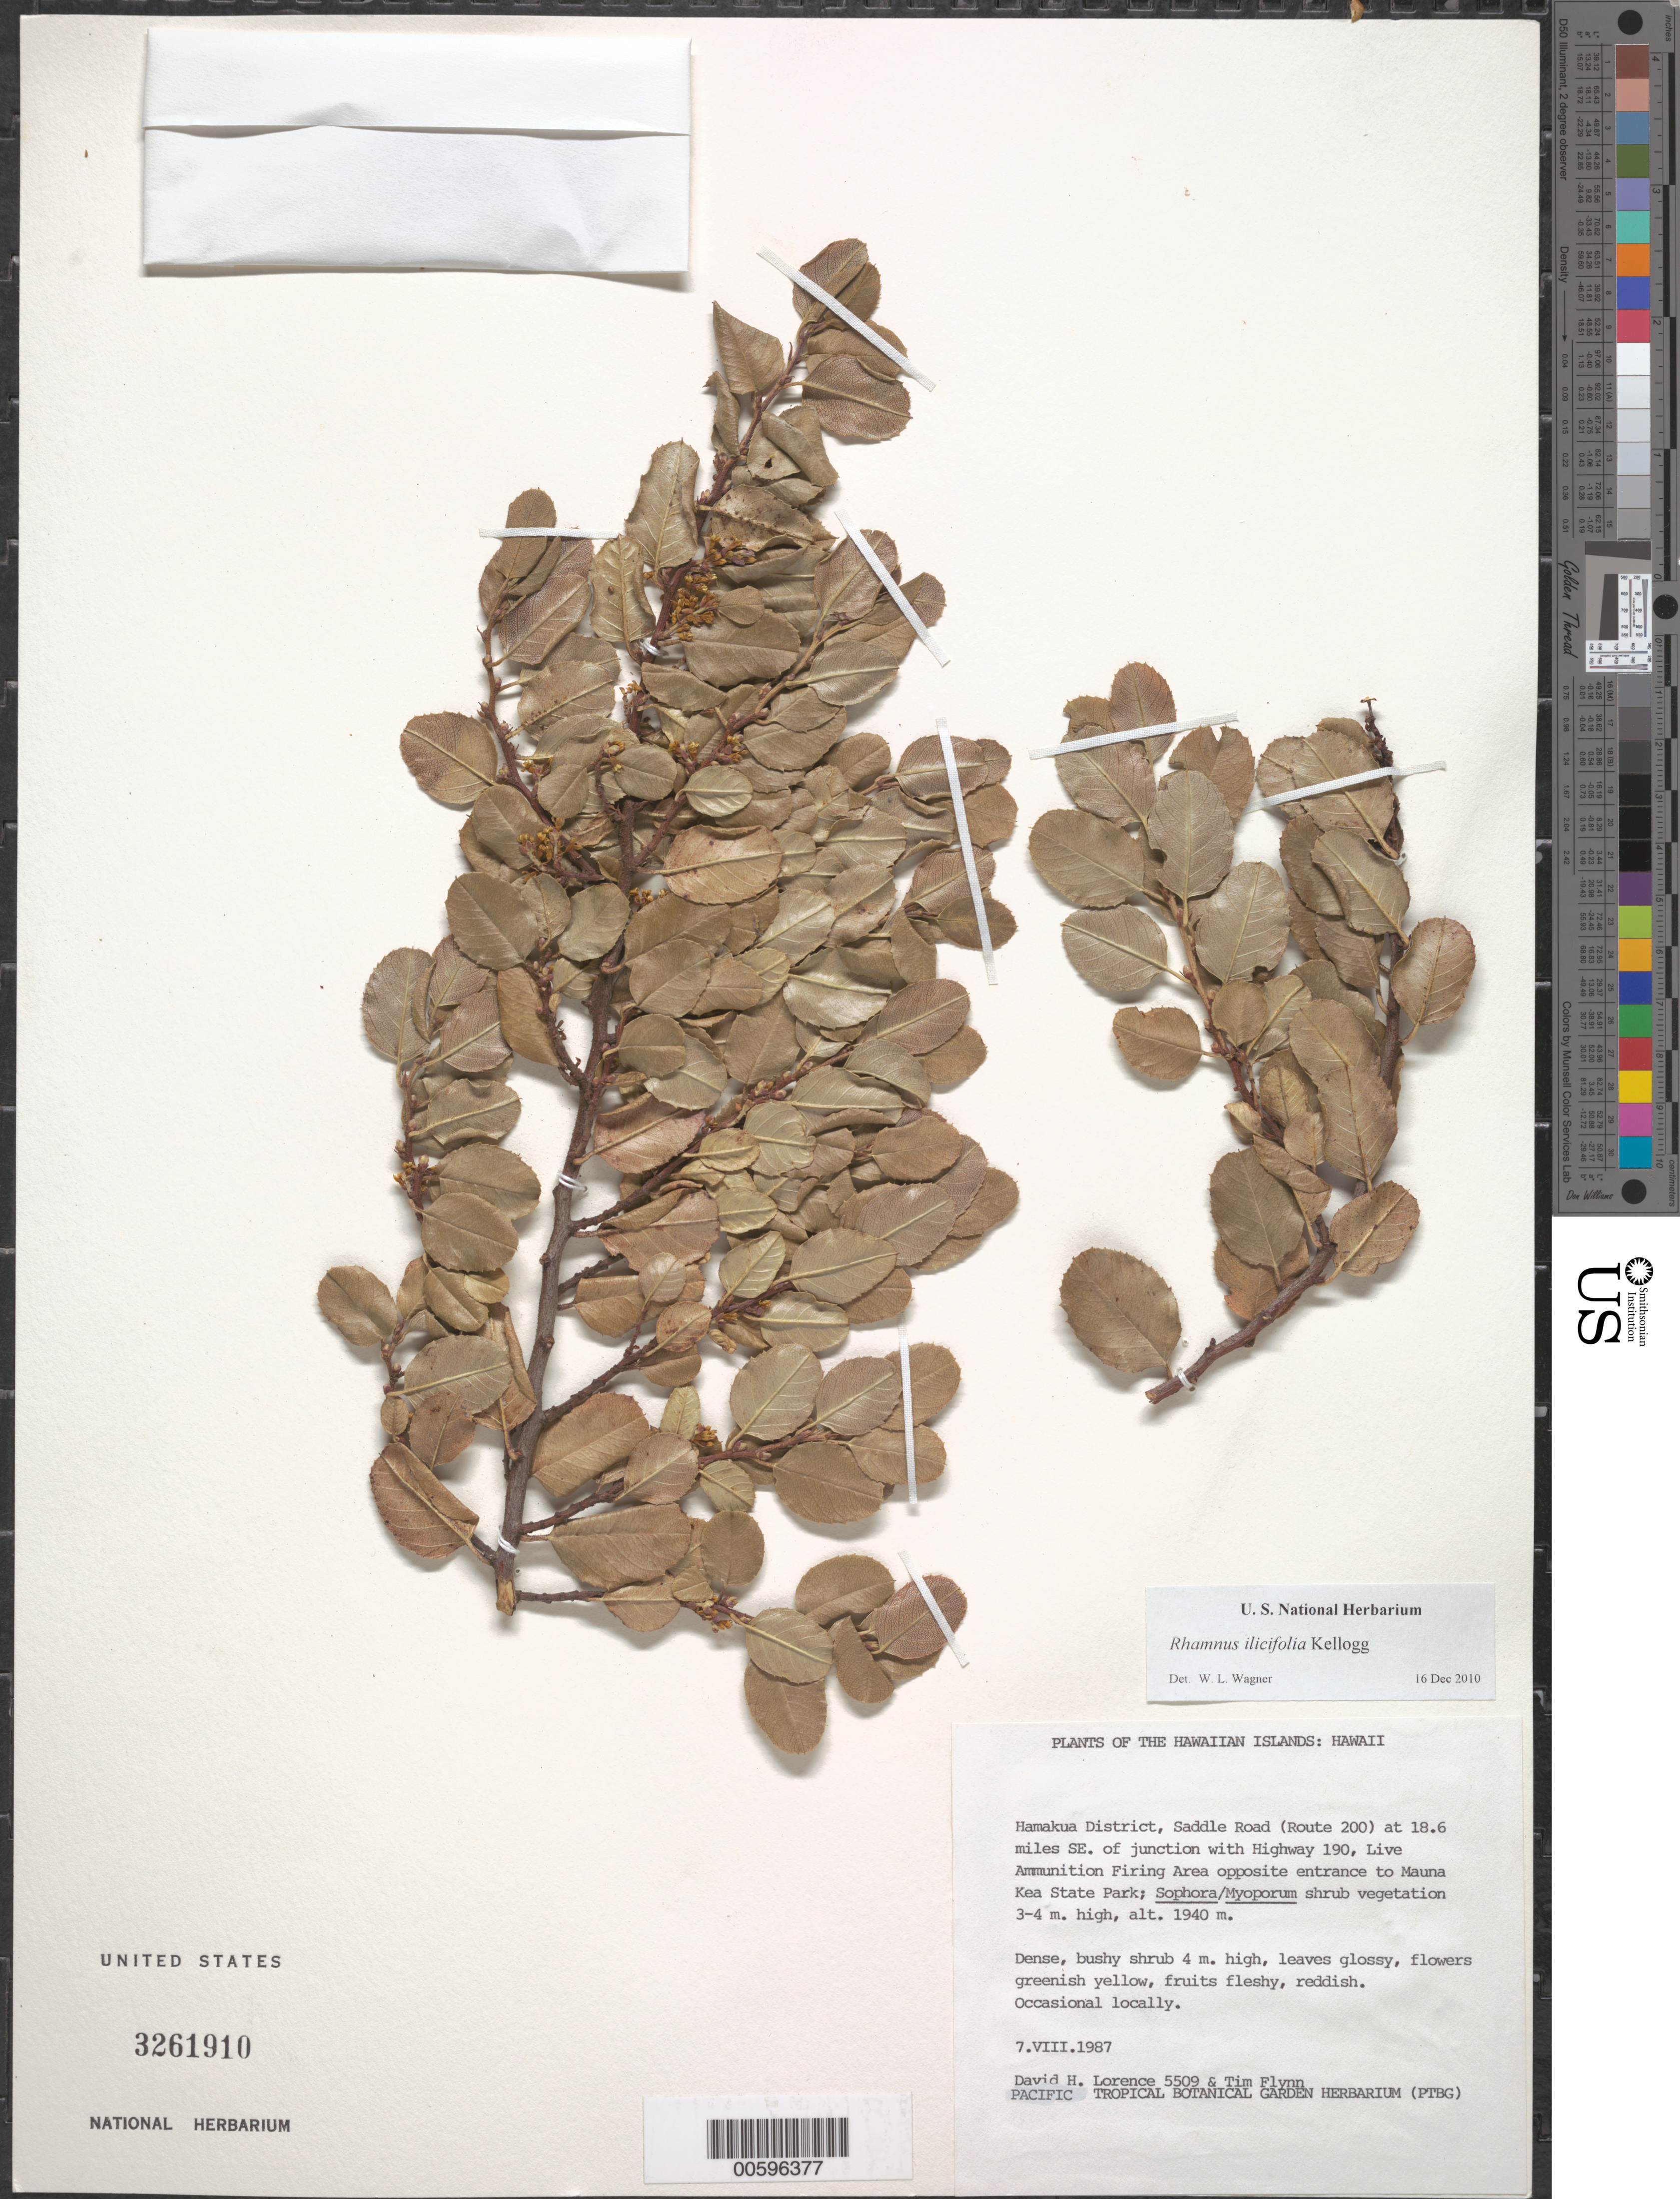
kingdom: Plantae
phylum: Tracheophyta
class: Magnoliopsida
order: Rosales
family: Rhamnaceae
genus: Rhamnus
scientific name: Rhamnus ilicifolia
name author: Kellogg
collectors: D. Lorence & T. W. Flynn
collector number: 5509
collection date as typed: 7 Aug 1987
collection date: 1987-08-07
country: United States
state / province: Hawaii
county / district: Hawaii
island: Hawaii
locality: Hamakua Dist, Saddle Rd (Route 200) at 18.6 mi SE of jct with Hwy 190, Live Ammunition Firing Area opposite entrance to Mauna...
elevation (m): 1940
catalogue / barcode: US 3261910